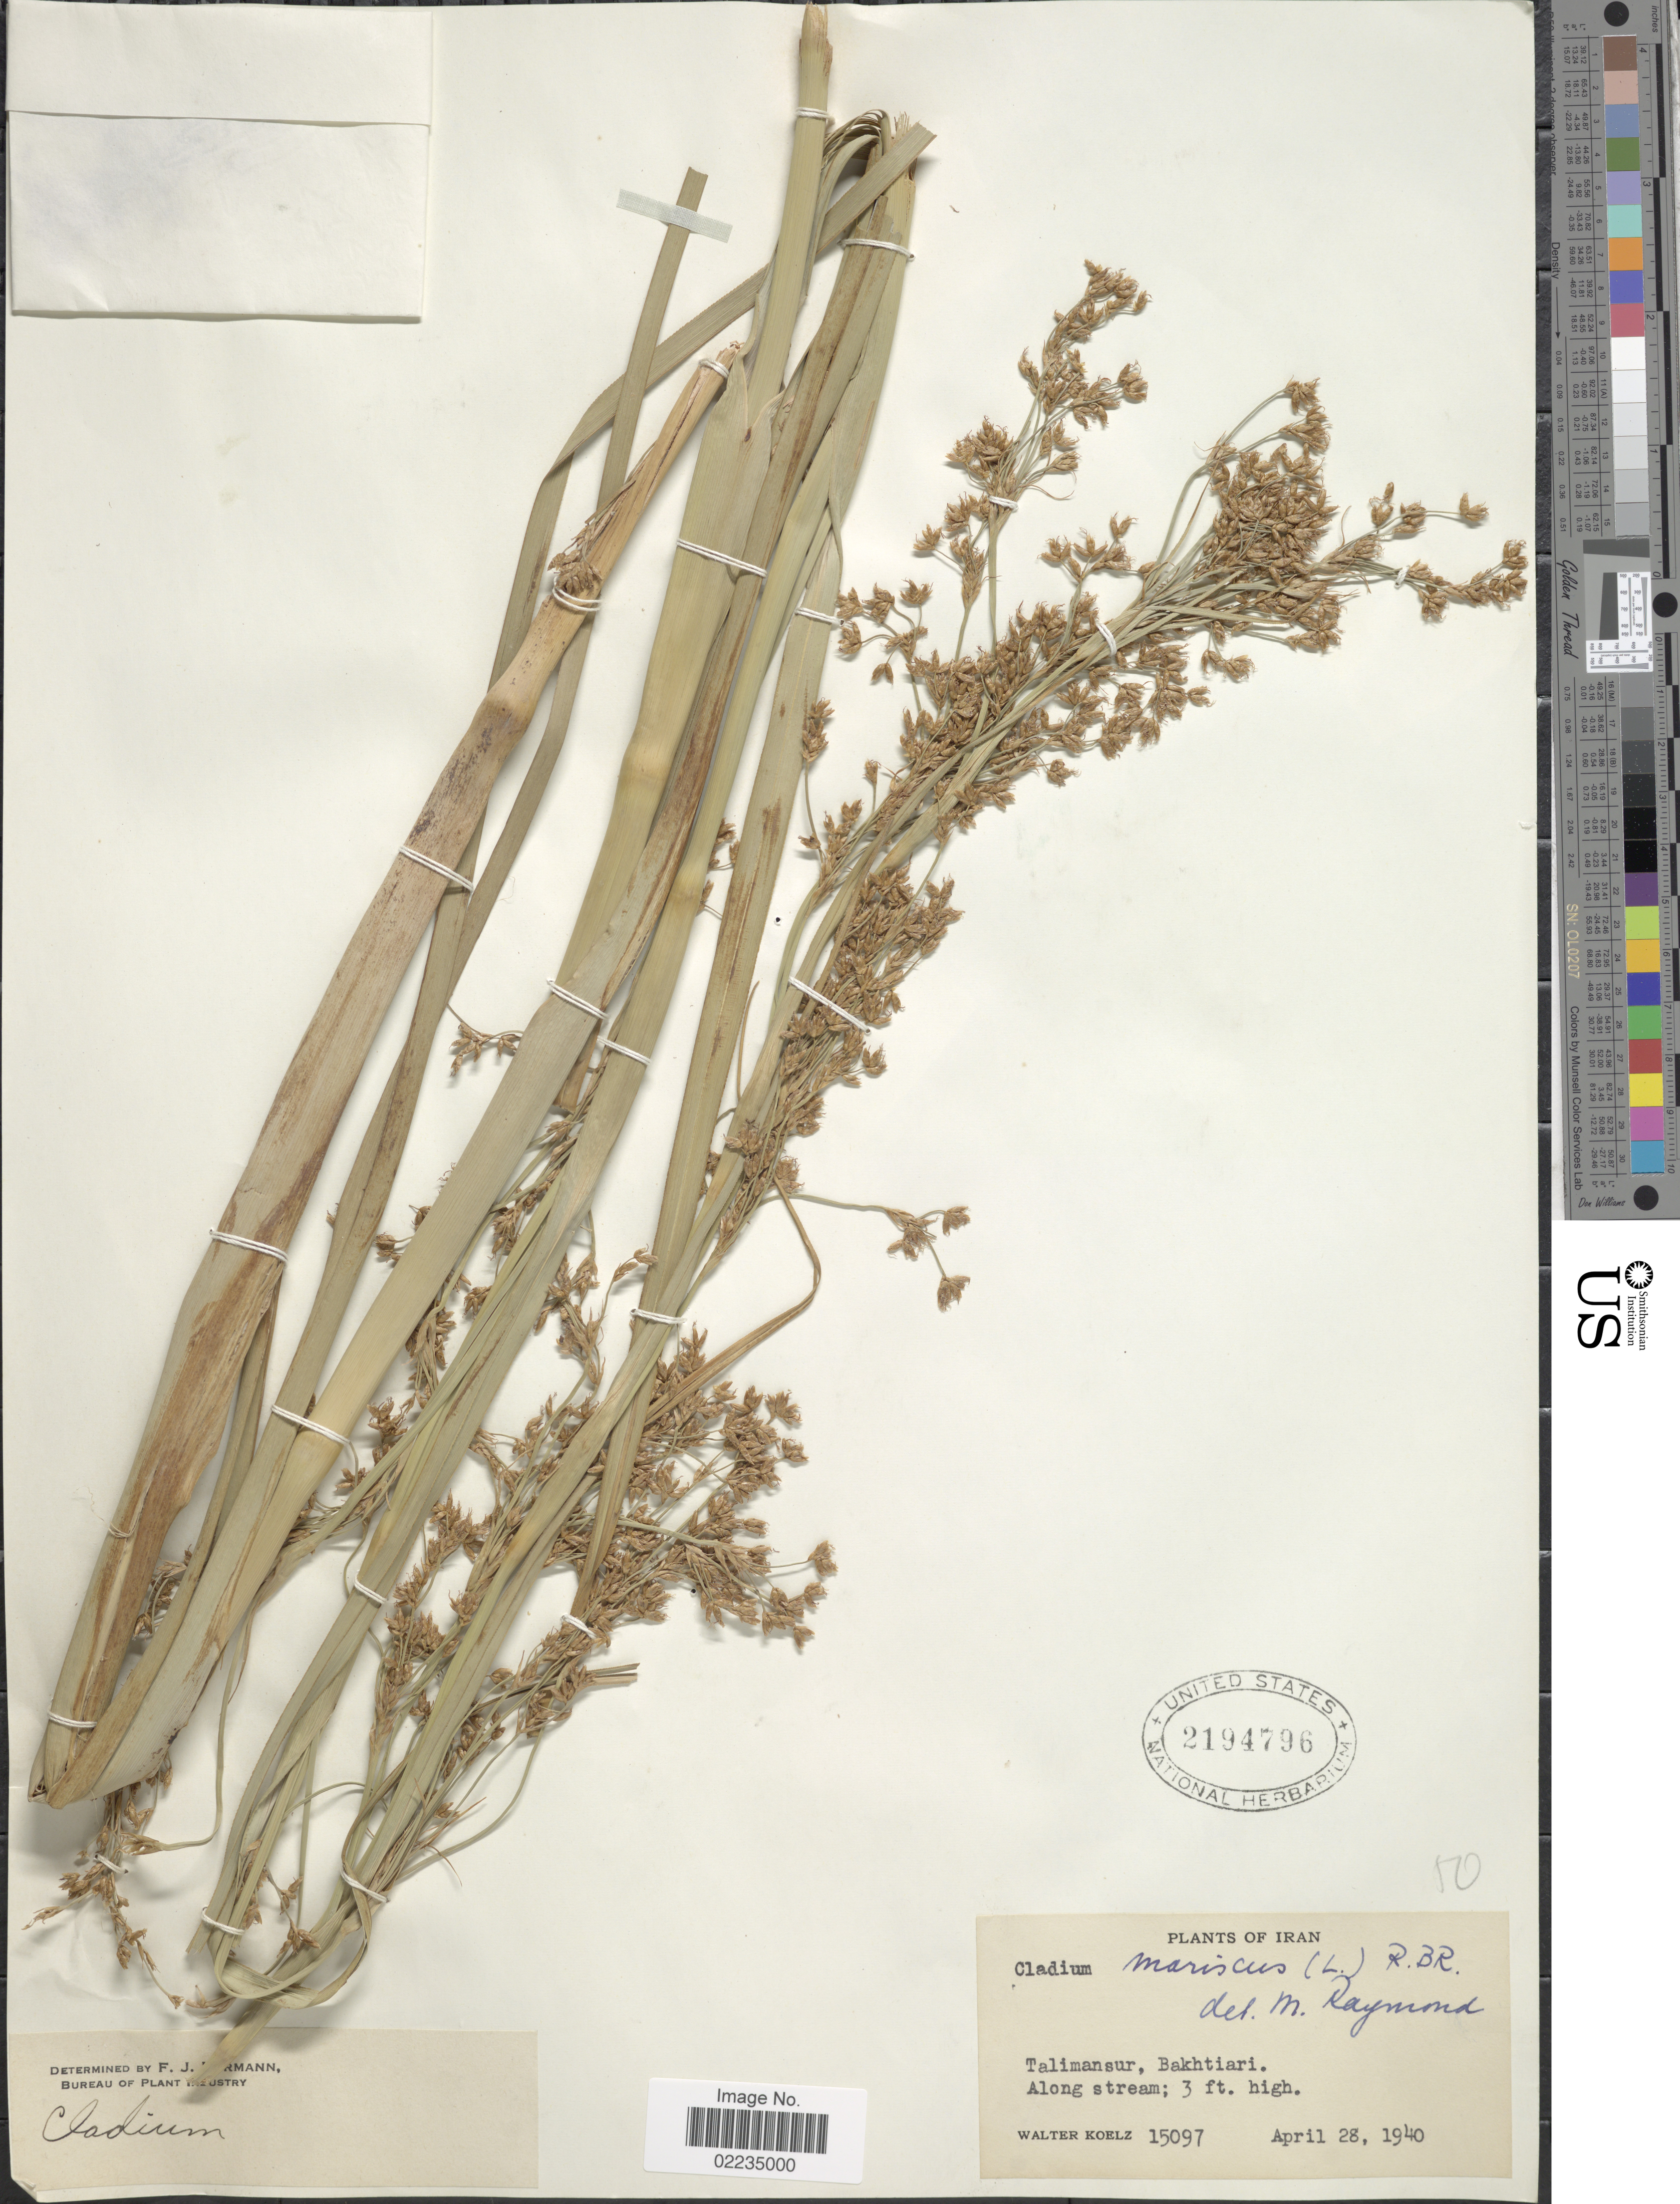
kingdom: Plantae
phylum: Tracheophyta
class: Liliopsida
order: Poales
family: Cyperaceae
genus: Cladium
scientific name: Cladium mariscus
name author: (L.) Pohl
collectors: W. N. Koelz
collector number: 15097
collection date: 1940-04-28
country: Iran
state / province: Chahar Mahaal and Bakhtiari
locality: Talimansur, Bakhtiari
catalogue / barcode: US 2194796